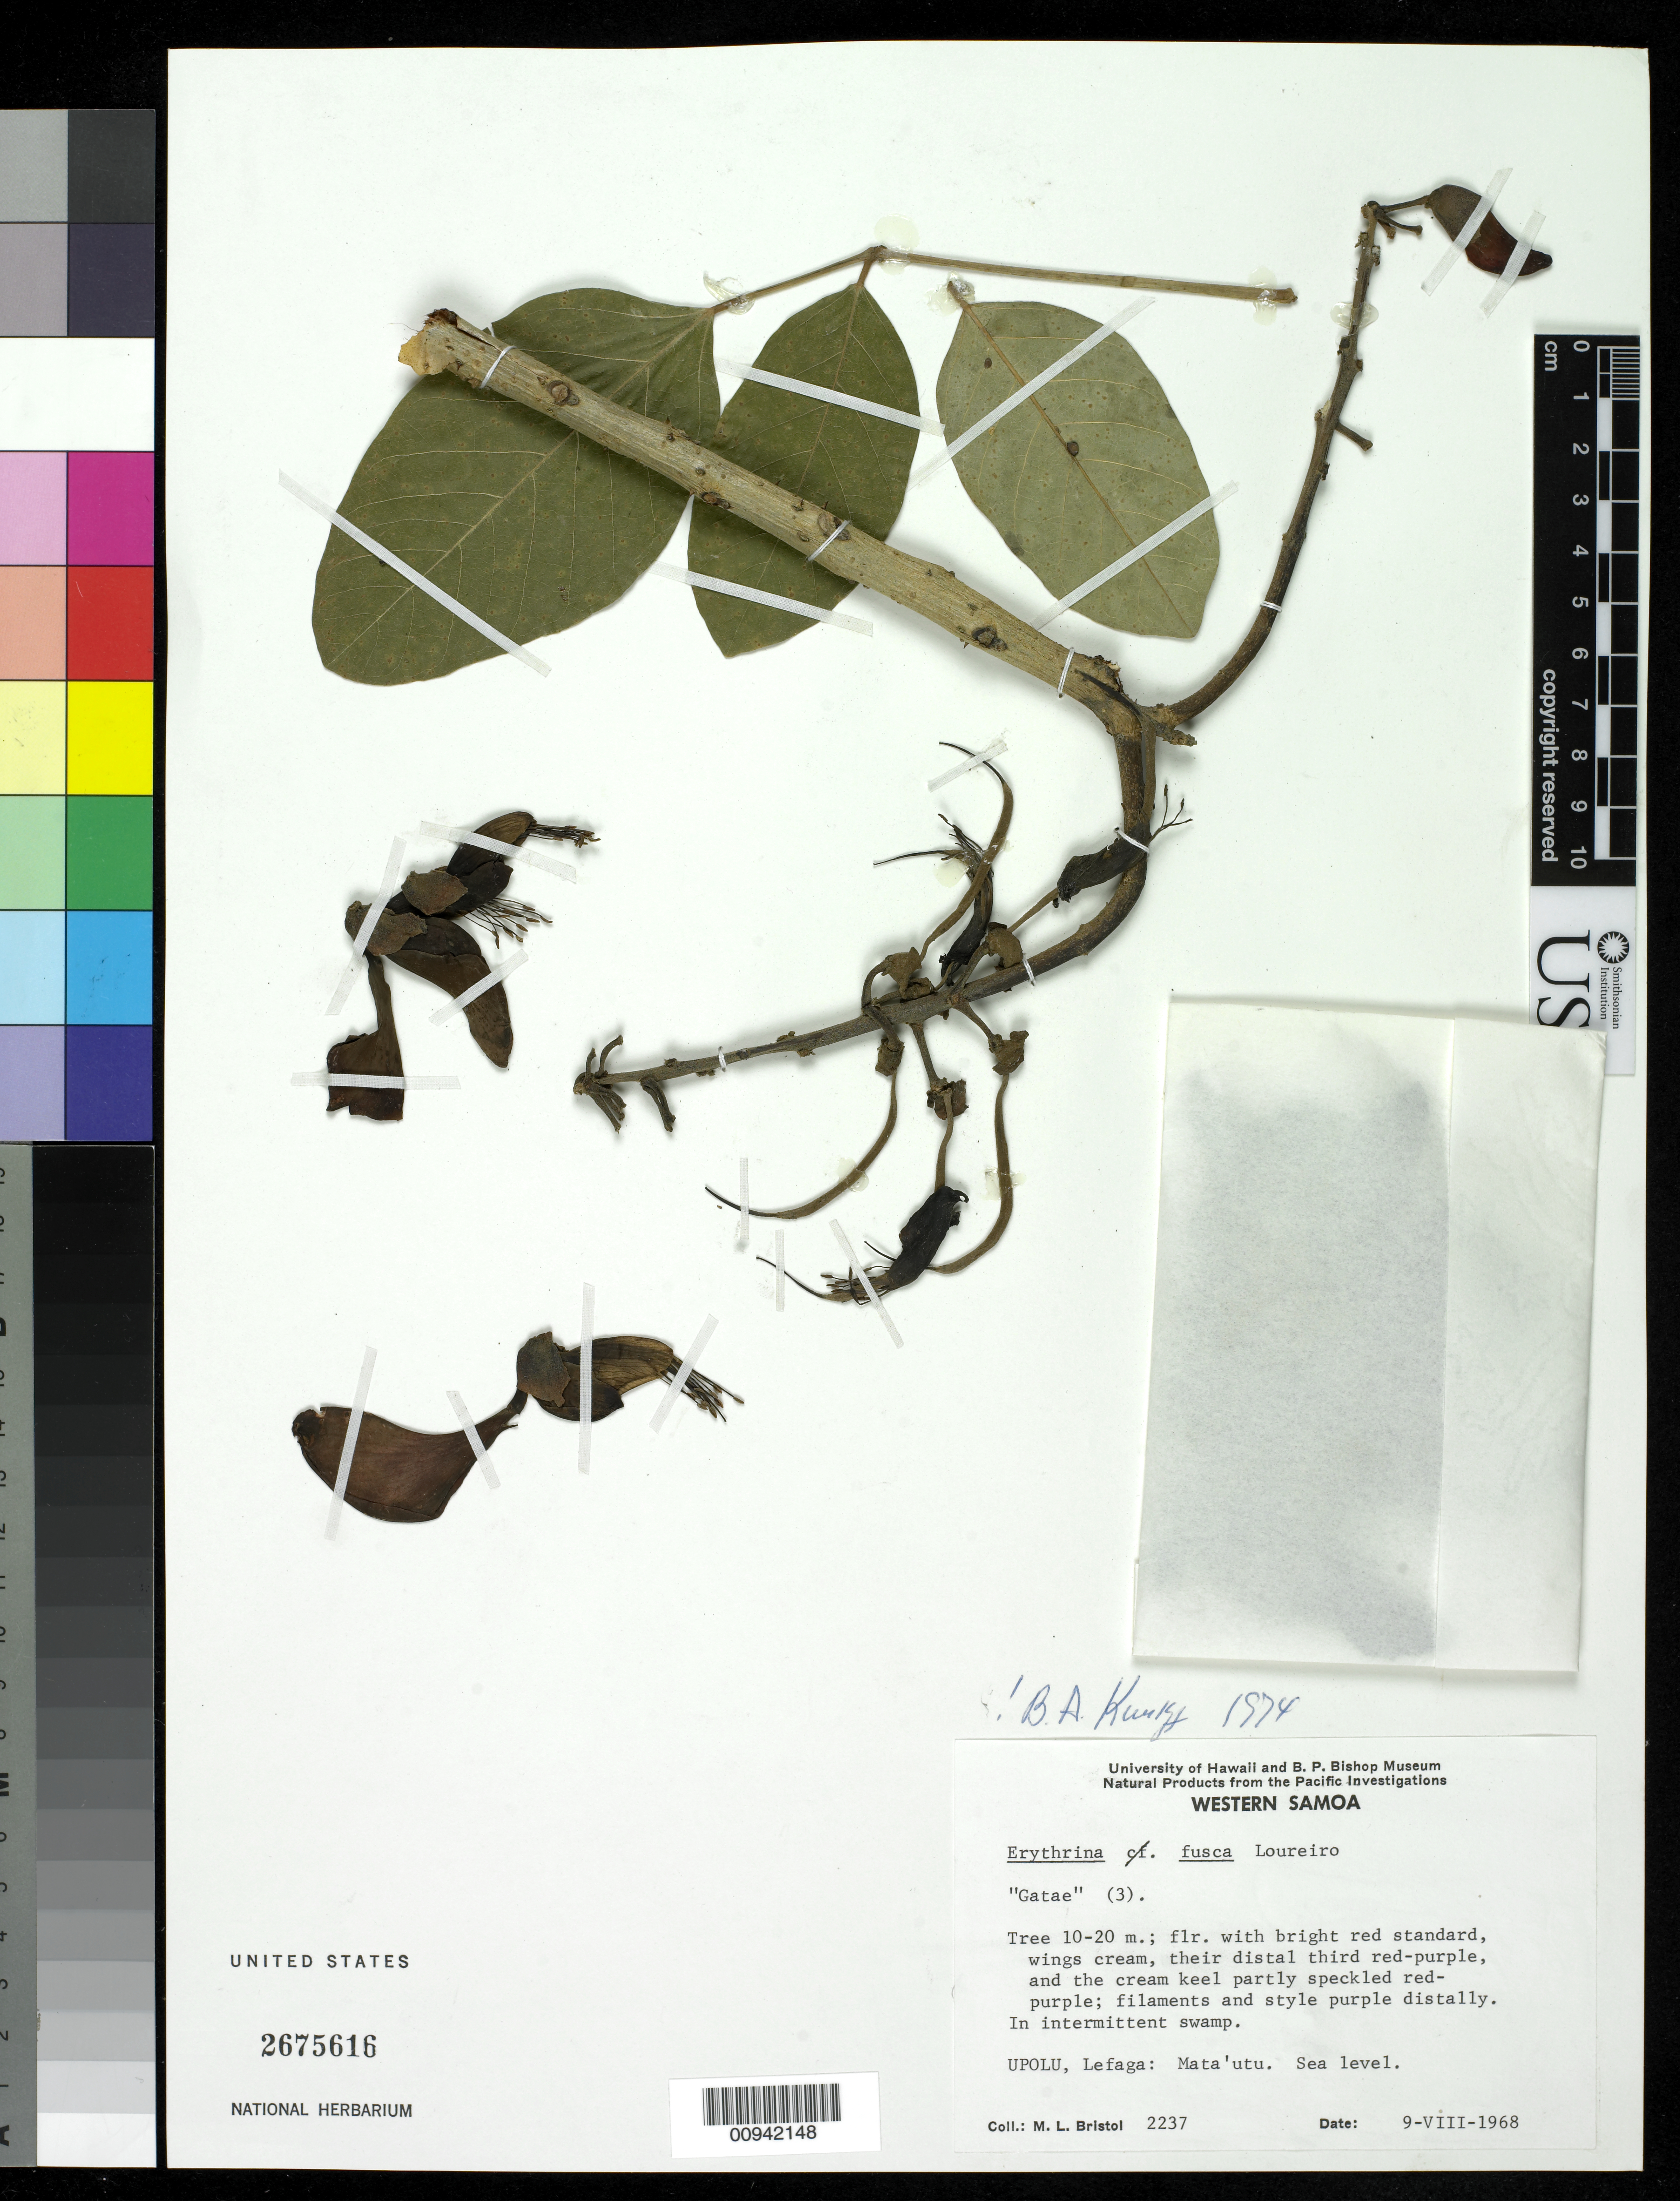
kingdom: Plantae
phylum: Tracheophyta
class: Magnoliopsida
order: Fabales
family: Fabaceae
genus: Erythrina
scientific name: Erythrina fusca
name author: Lour.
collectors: M. L. Bristol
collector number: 2237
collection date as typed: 09 Aug 1968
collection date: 1968-08-09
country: Samoa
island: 'Upolu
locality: Upolu, Lefaga: Mata'utu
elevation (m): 0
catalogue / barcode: US 2675616